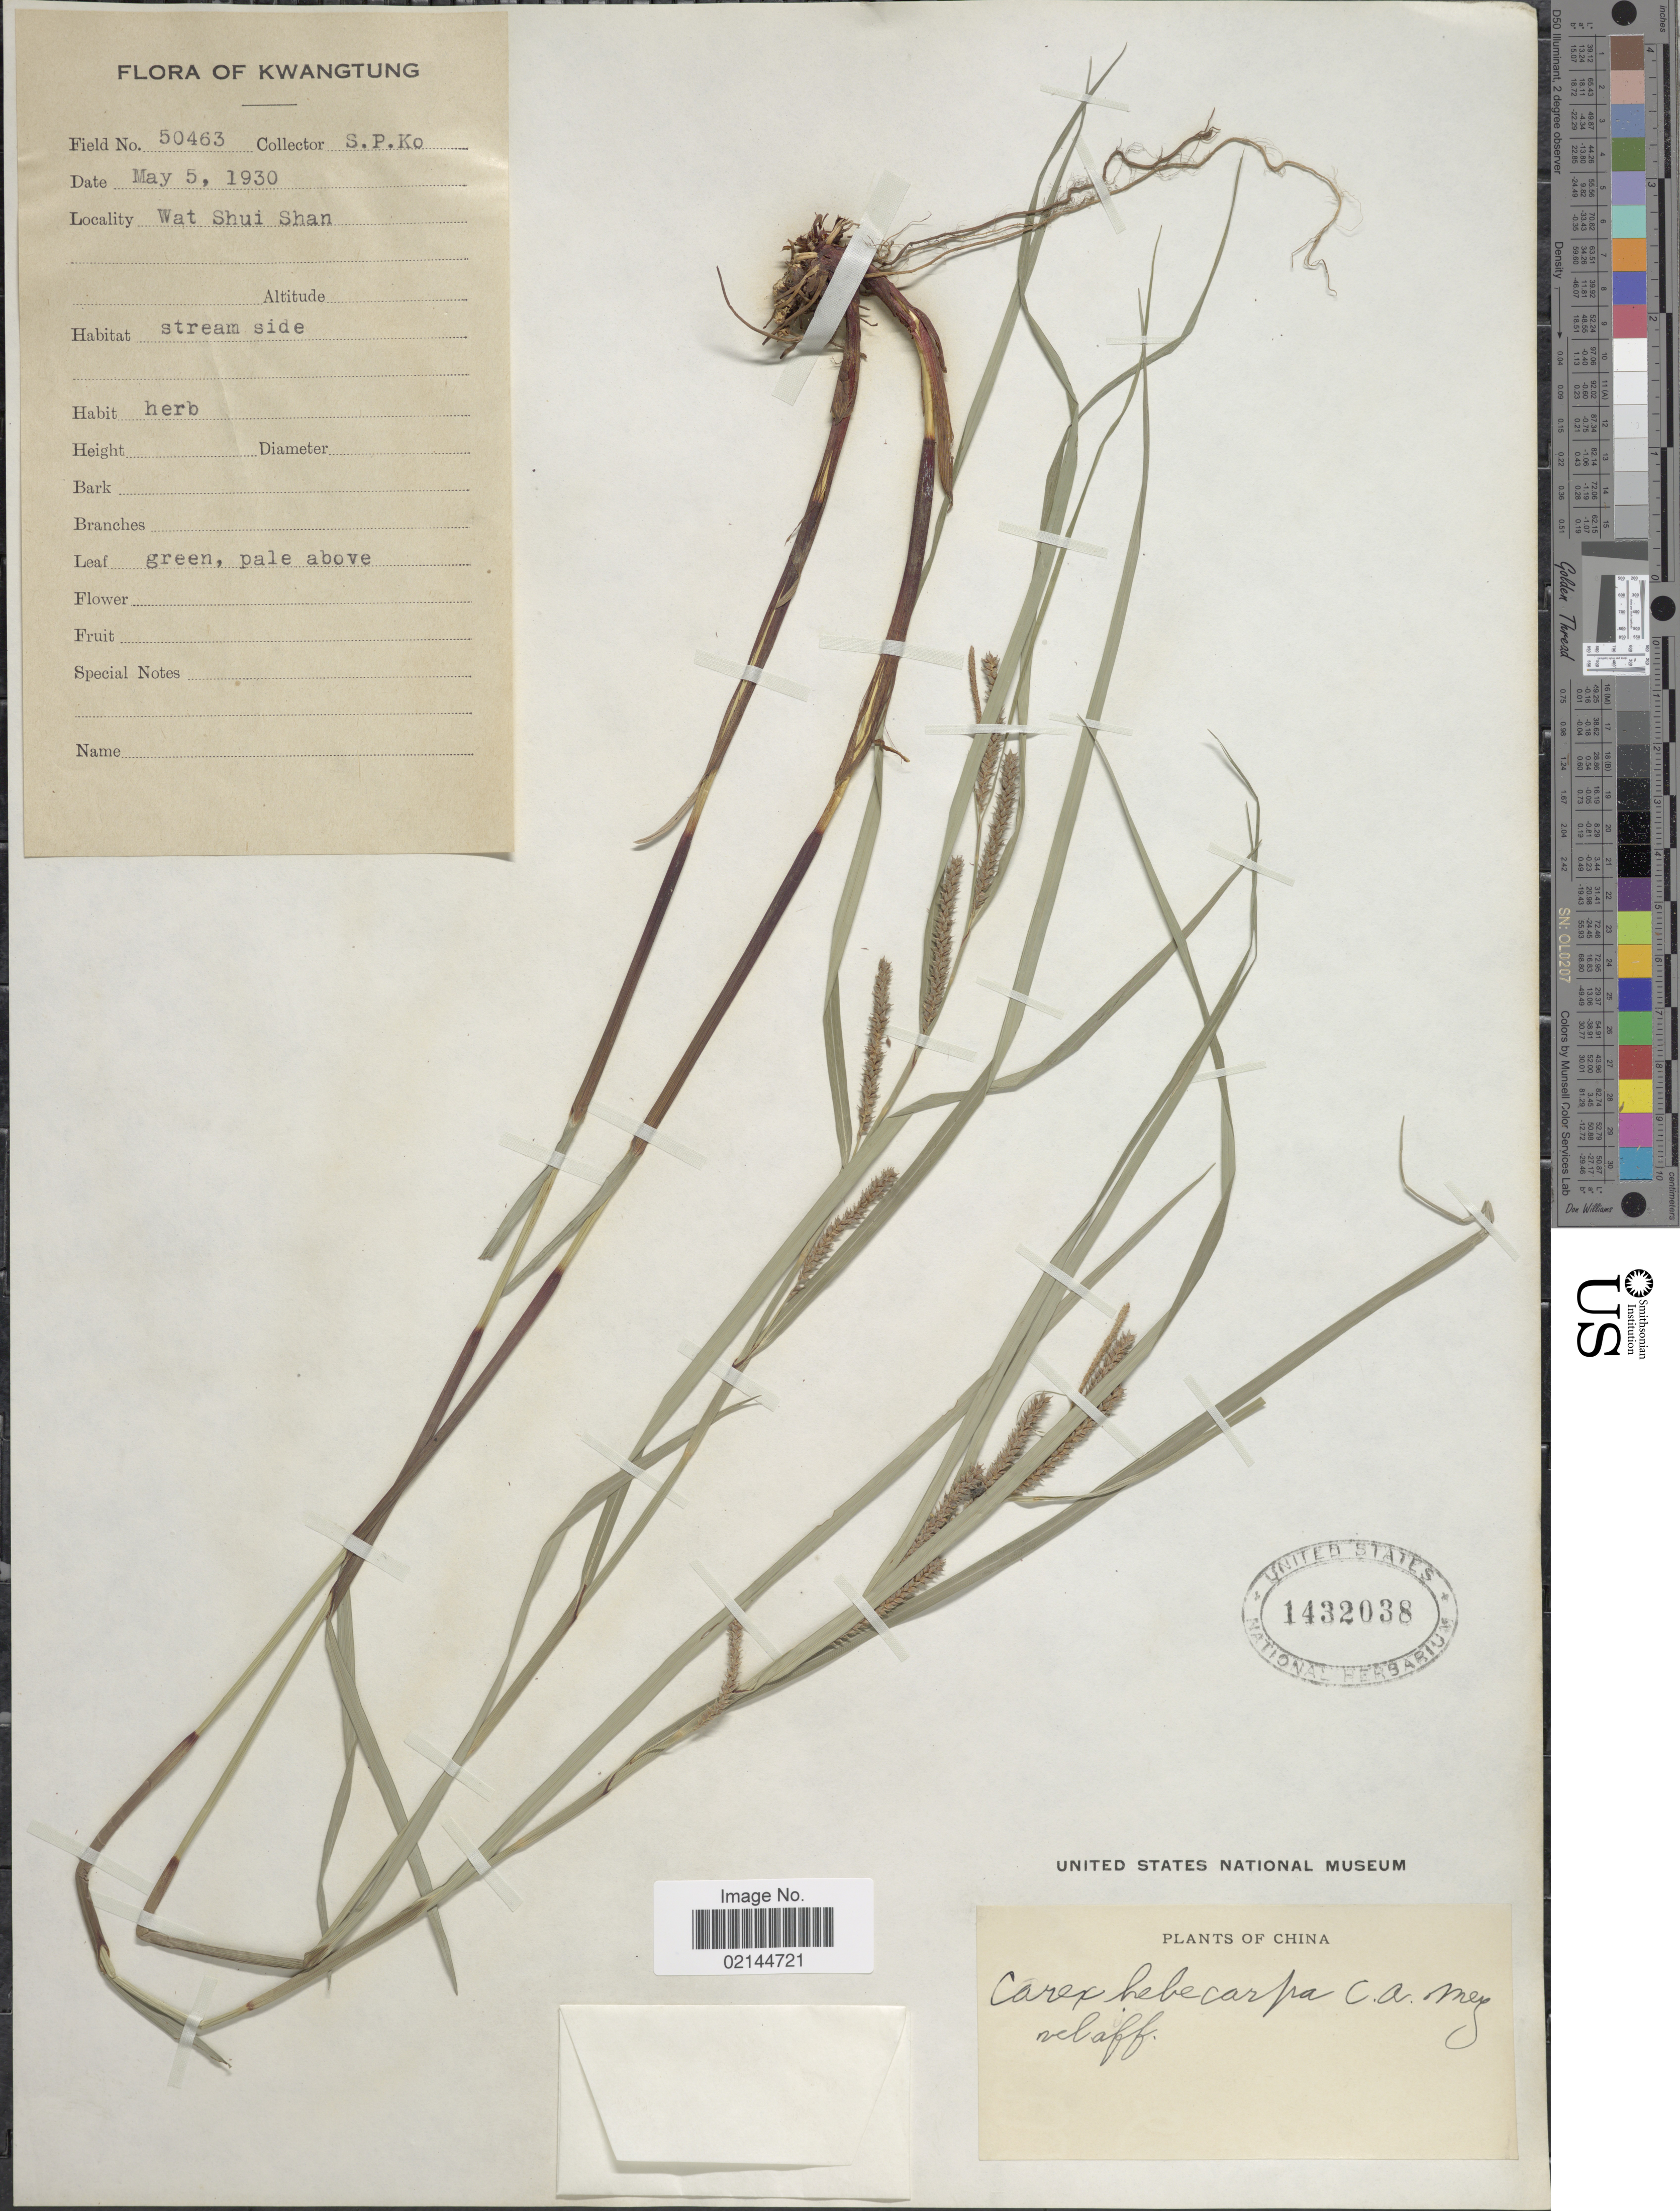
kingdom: Plantae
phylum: Tracheophyta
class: Liliopsida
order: Poales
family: Cyperaceae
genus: Carex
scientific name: Carex hebecarpa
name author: C.A. Mey.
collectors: S. P. Ko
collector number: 50463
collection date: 1930-05-05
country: China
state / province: Guangdong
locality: Kwangtung. Wat Shui Shan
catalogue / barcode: US 1432038